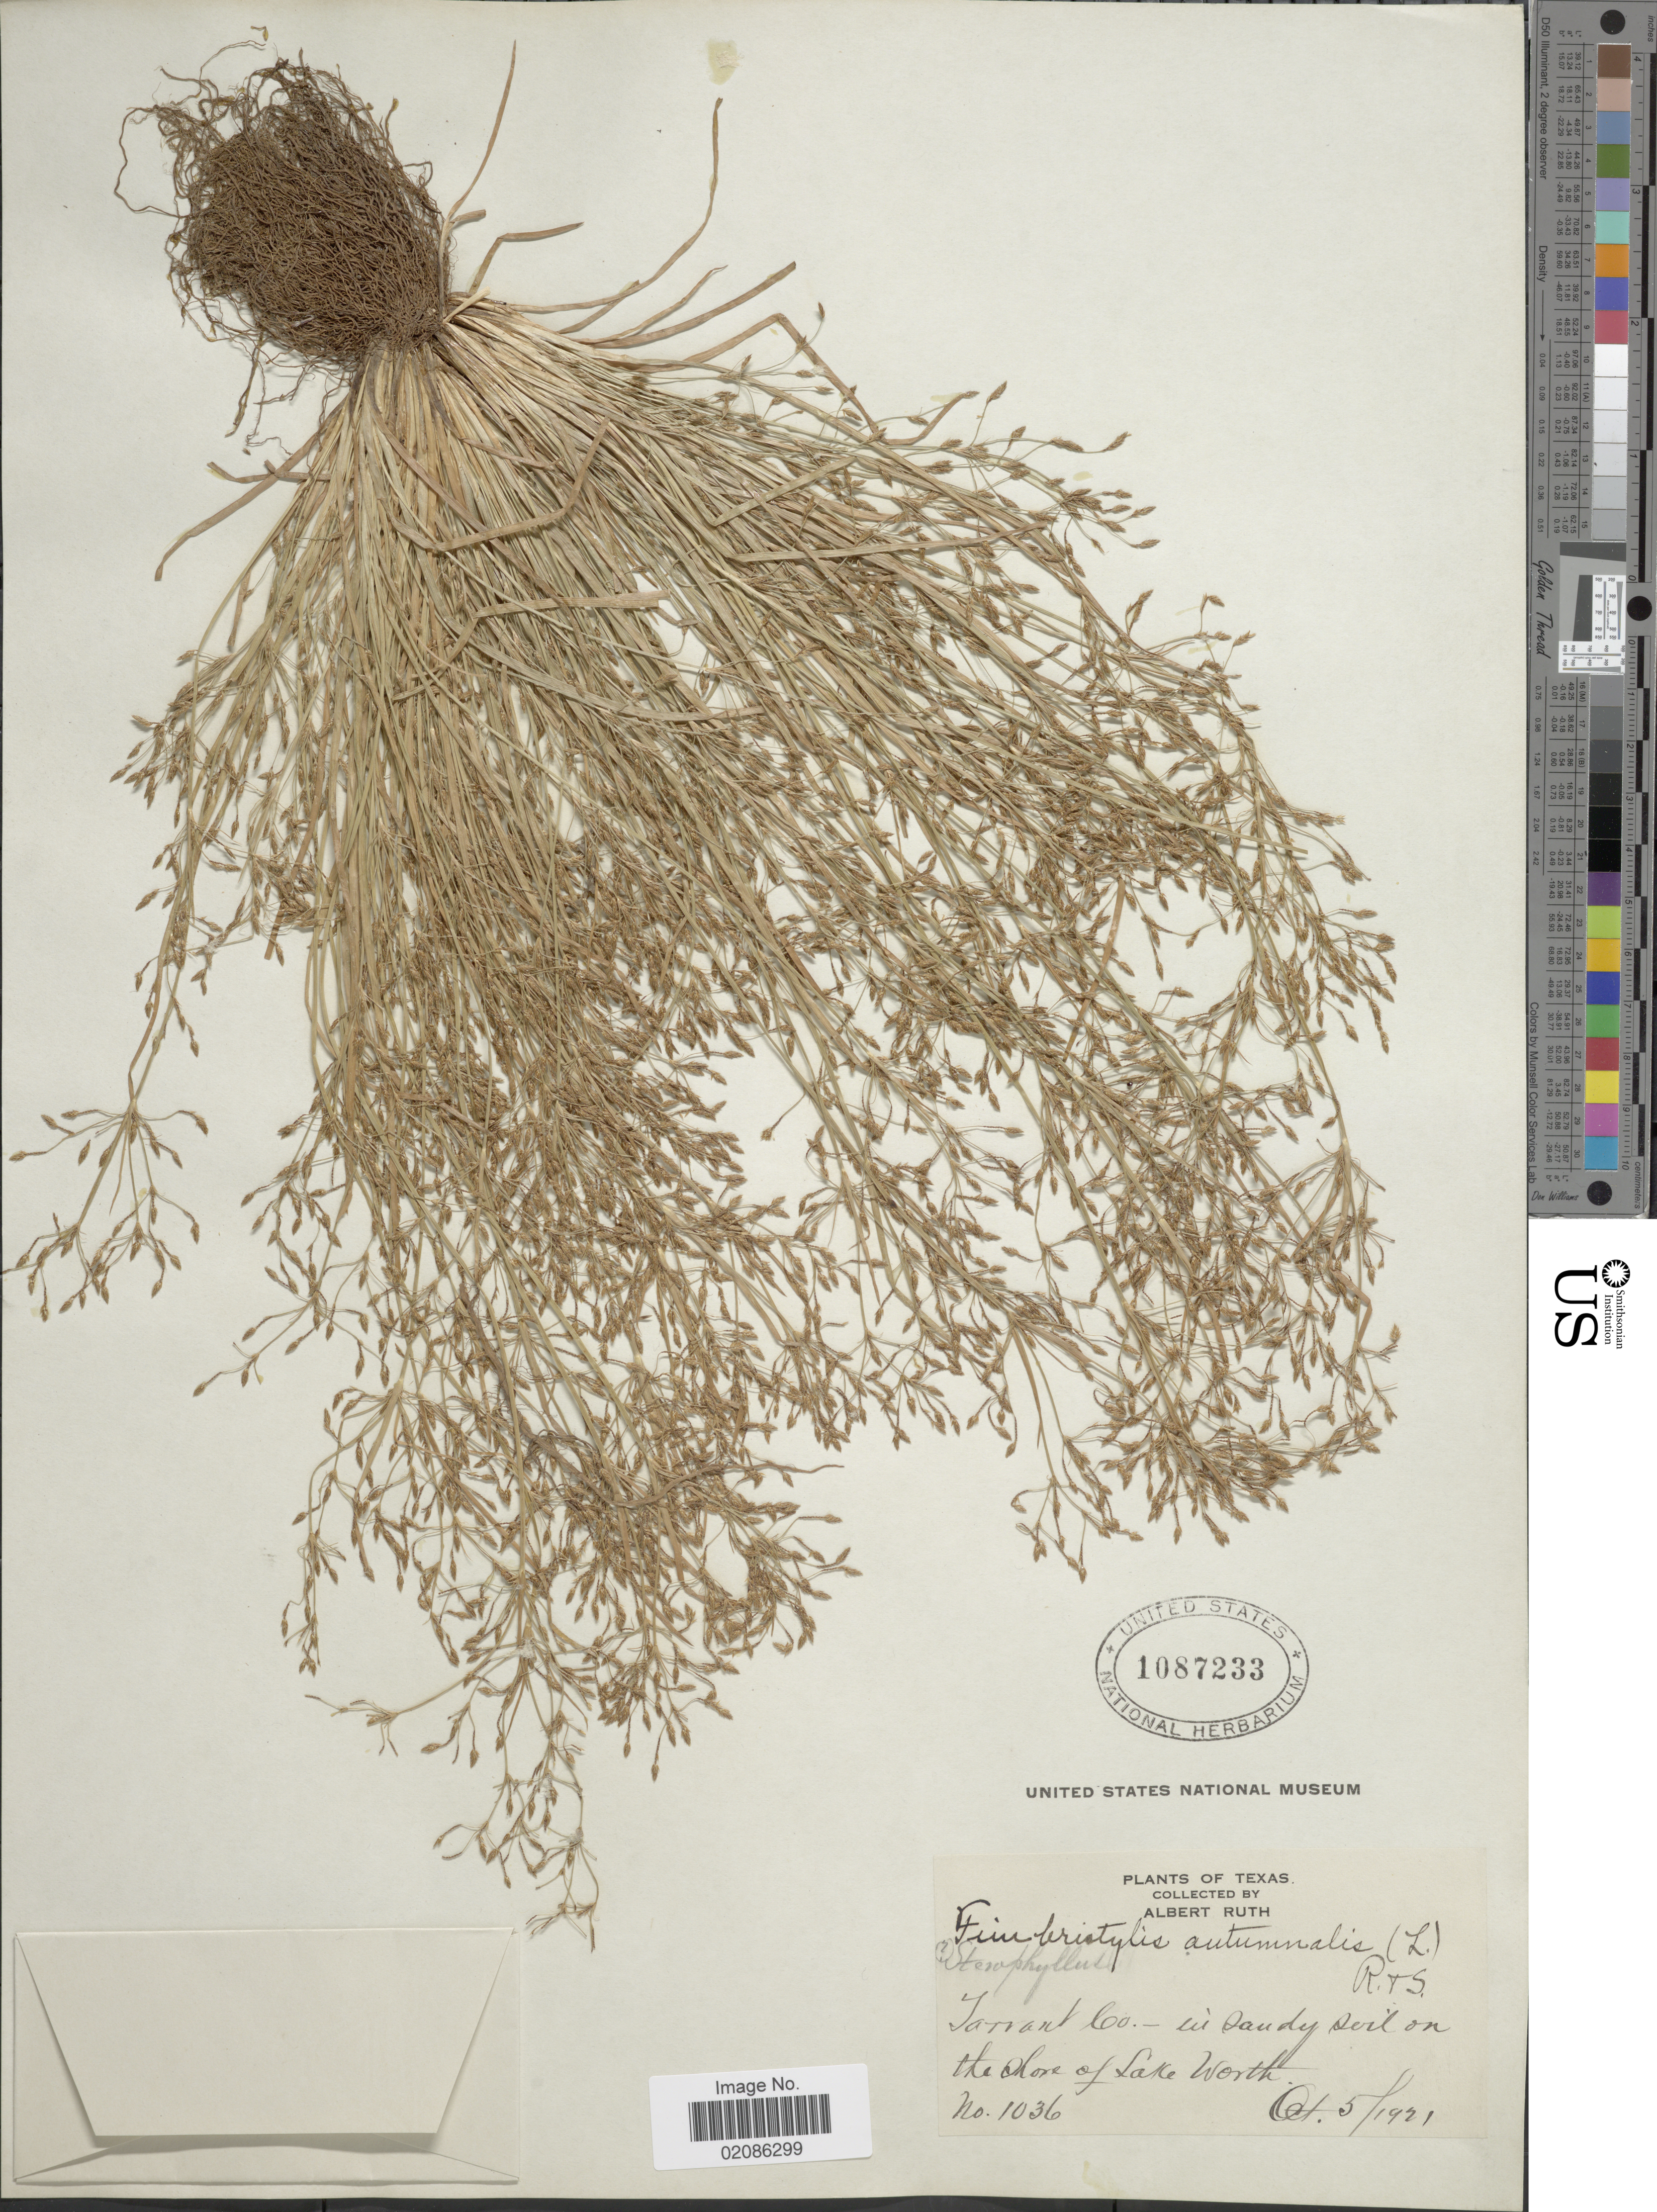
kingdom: Plantae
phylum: Tracheophyta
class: Liliopsida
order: Poales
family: Cyperaceae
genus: Fimbristylis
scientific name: Fimbristylis autumnalis (L.) Roem. & Schult.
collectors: A. Ruth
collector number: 1036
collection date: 1921-10-05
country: United States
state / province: Texas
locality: Tarrant Co - in sandy soil on the Chore of Lake Worth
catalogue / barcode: US 1087233